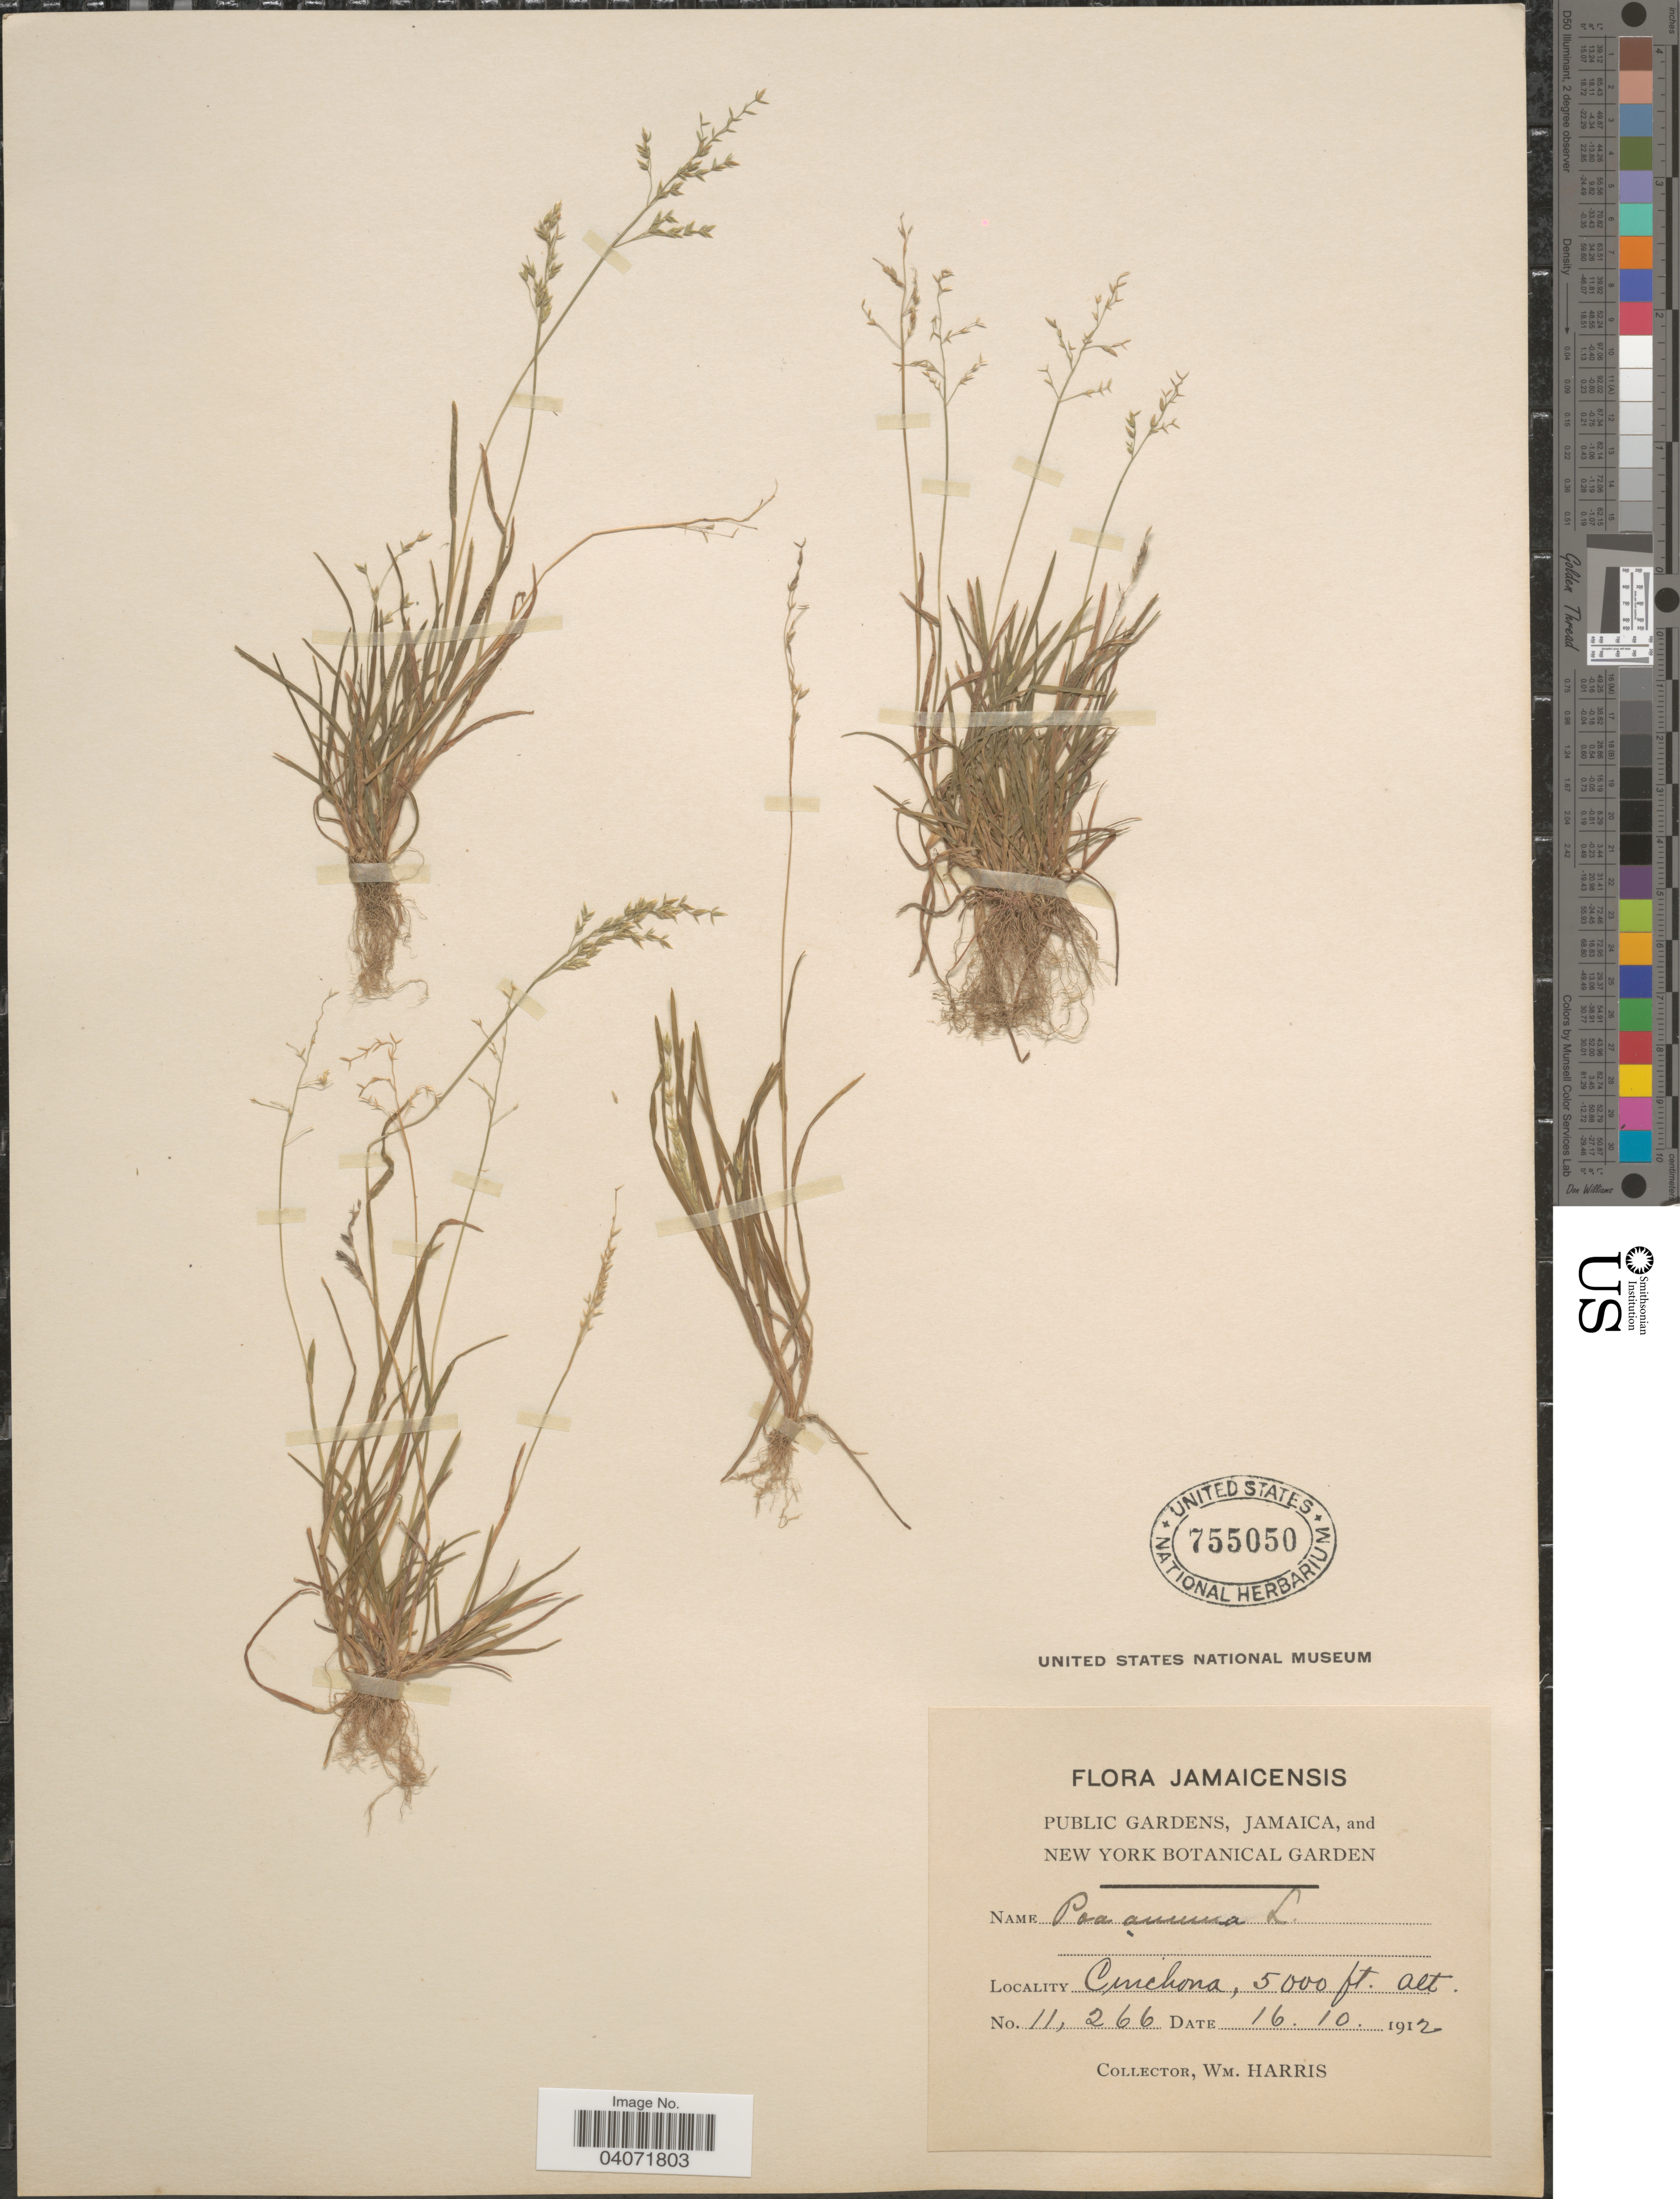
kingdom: Plantae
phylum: Tracheophyta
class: Liliopsida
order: Poales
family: Poaceae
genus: Poa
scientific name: Poa annua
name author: L.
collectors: W. Harris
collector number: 11266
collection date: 1912-10-16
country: Jamaica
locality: Cinchona.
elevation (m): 1524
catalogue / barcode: US 755050